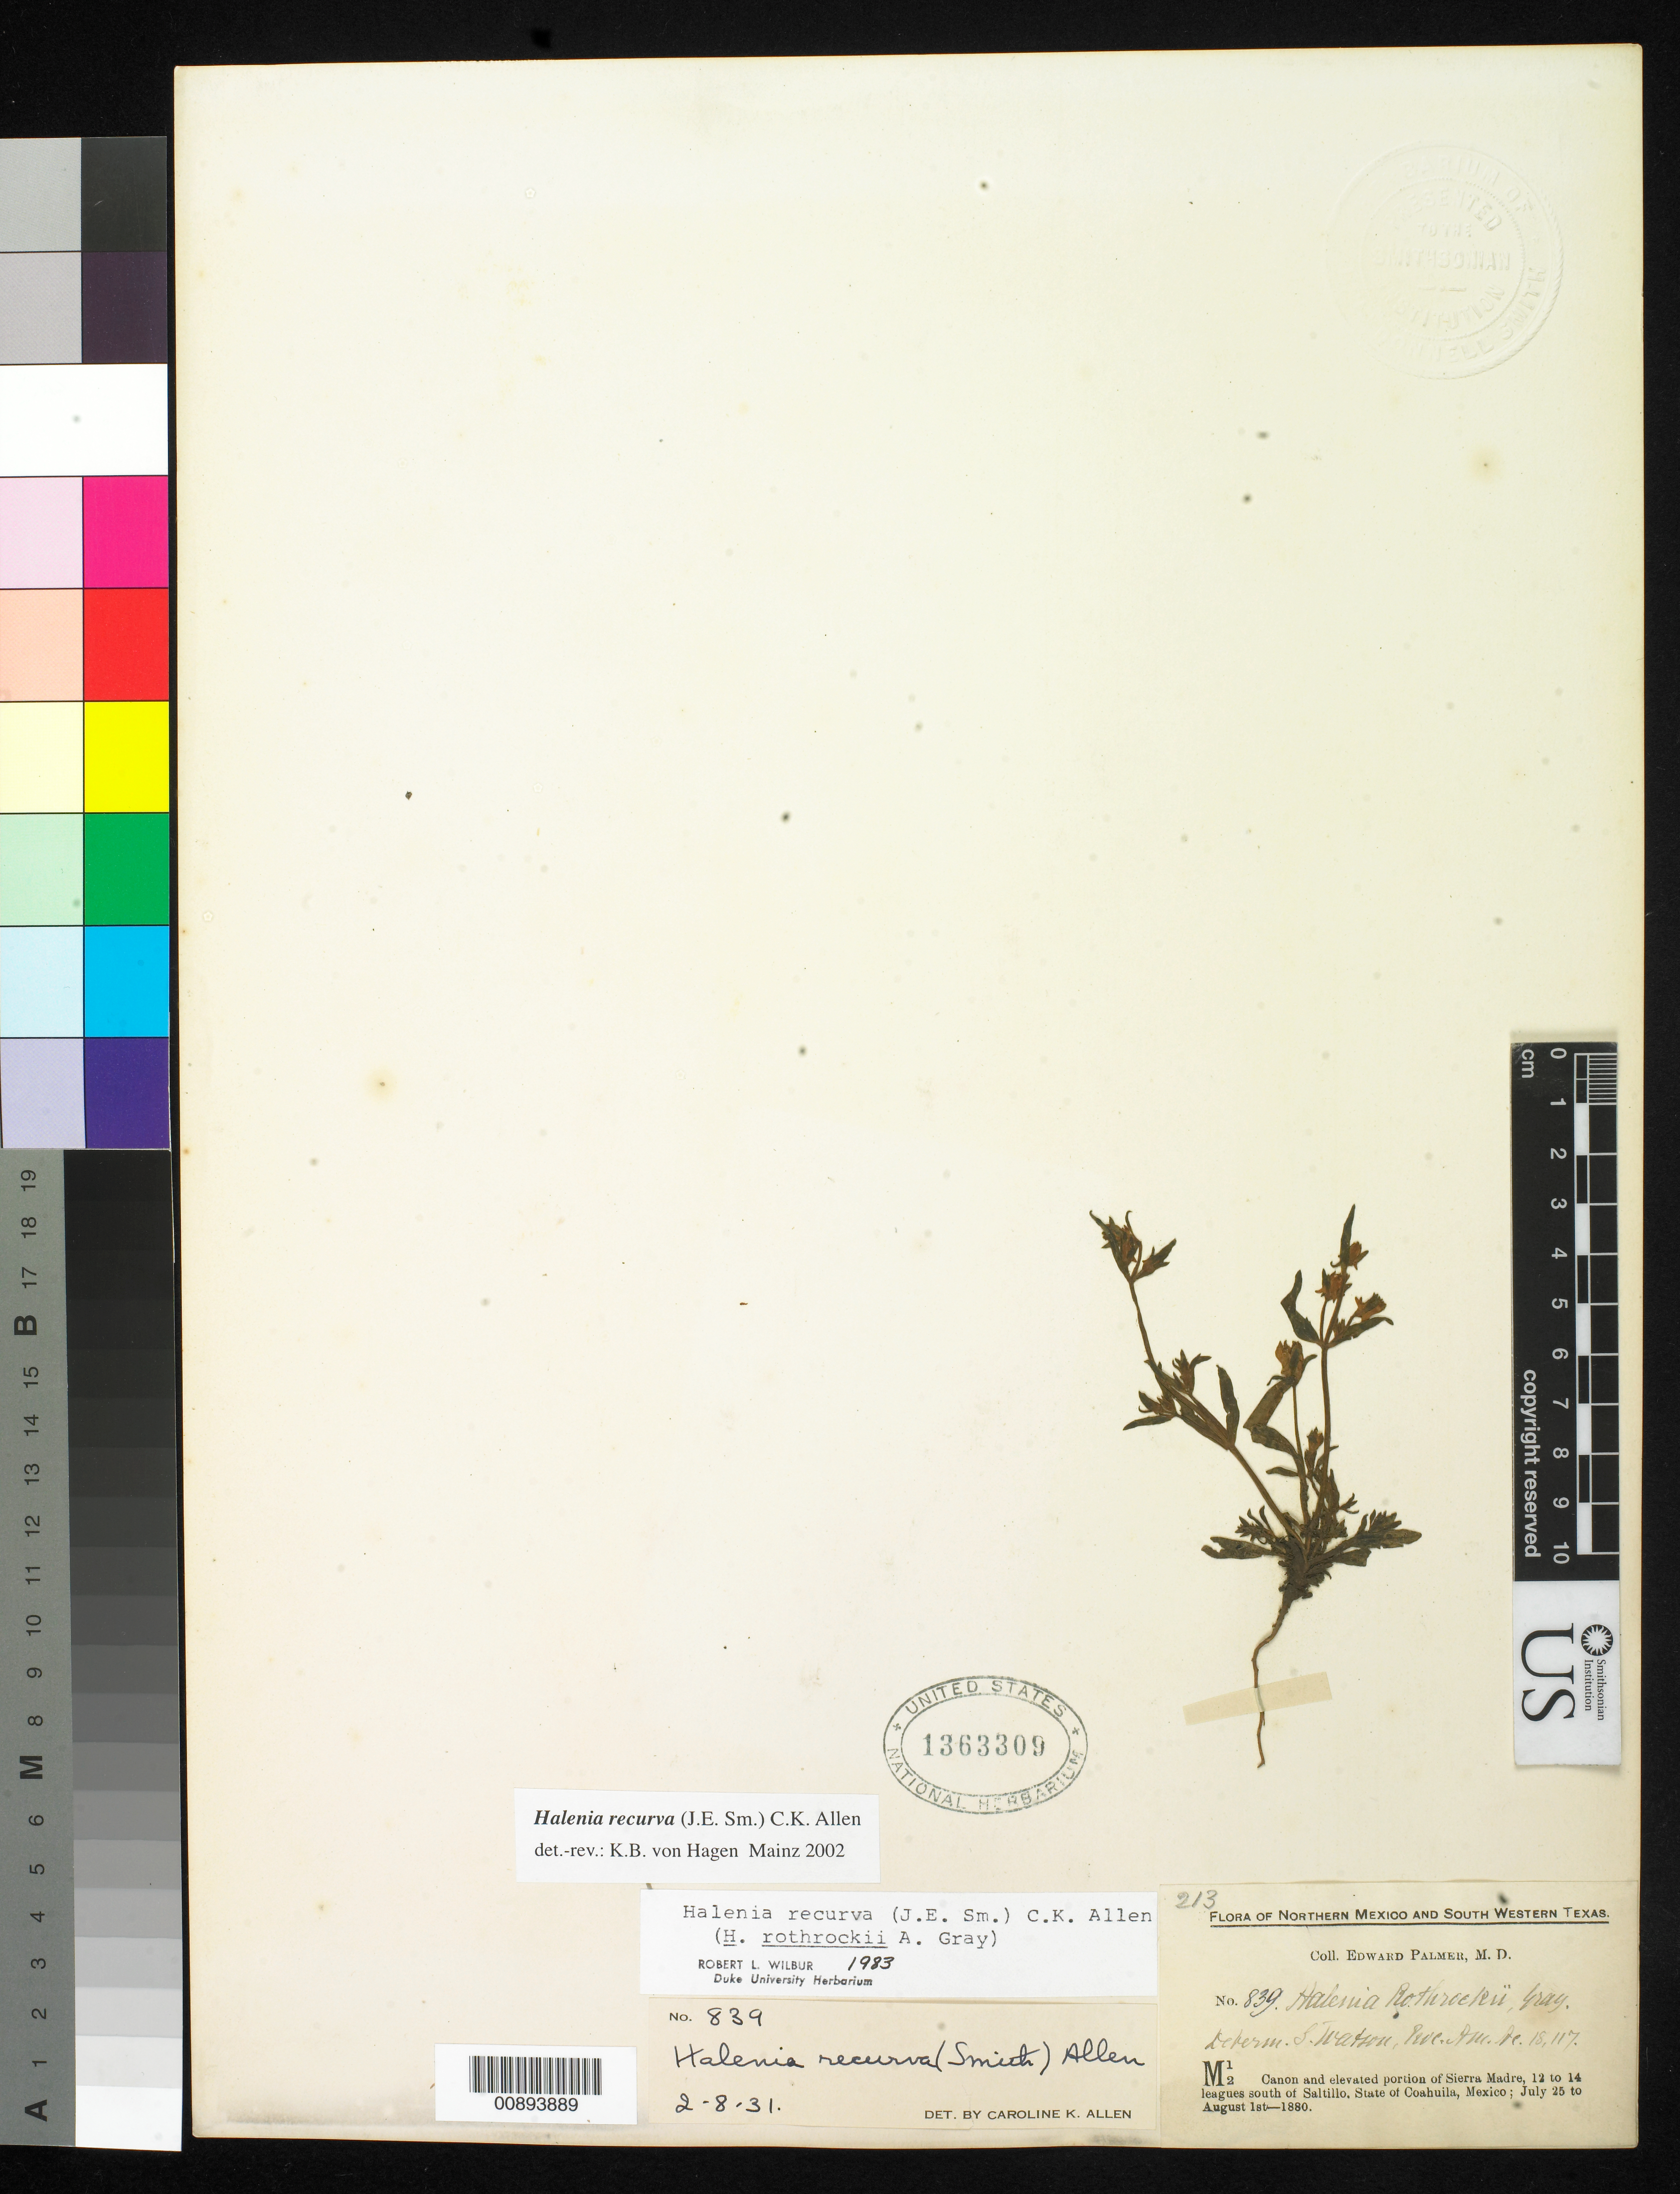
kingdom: Plantae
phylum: Tracheophyta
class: Magnoliopsida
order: Gentianales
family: Gentianaceae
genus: Halenia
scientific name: Halenia recurva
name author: (Sm.) C.K. Allen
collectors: E. Palmer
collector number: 839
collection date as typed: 25 Jul 1880 to 01 Aug 1880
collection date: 1880-07-25/1880-08-01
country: Mexico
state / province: Coahuila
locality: M12. Sierra Madre, 12 to 14 leagues south of Saltillo, Coahuila.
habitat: Cañon and elevated portion of sierra.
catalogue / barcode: US 1363309